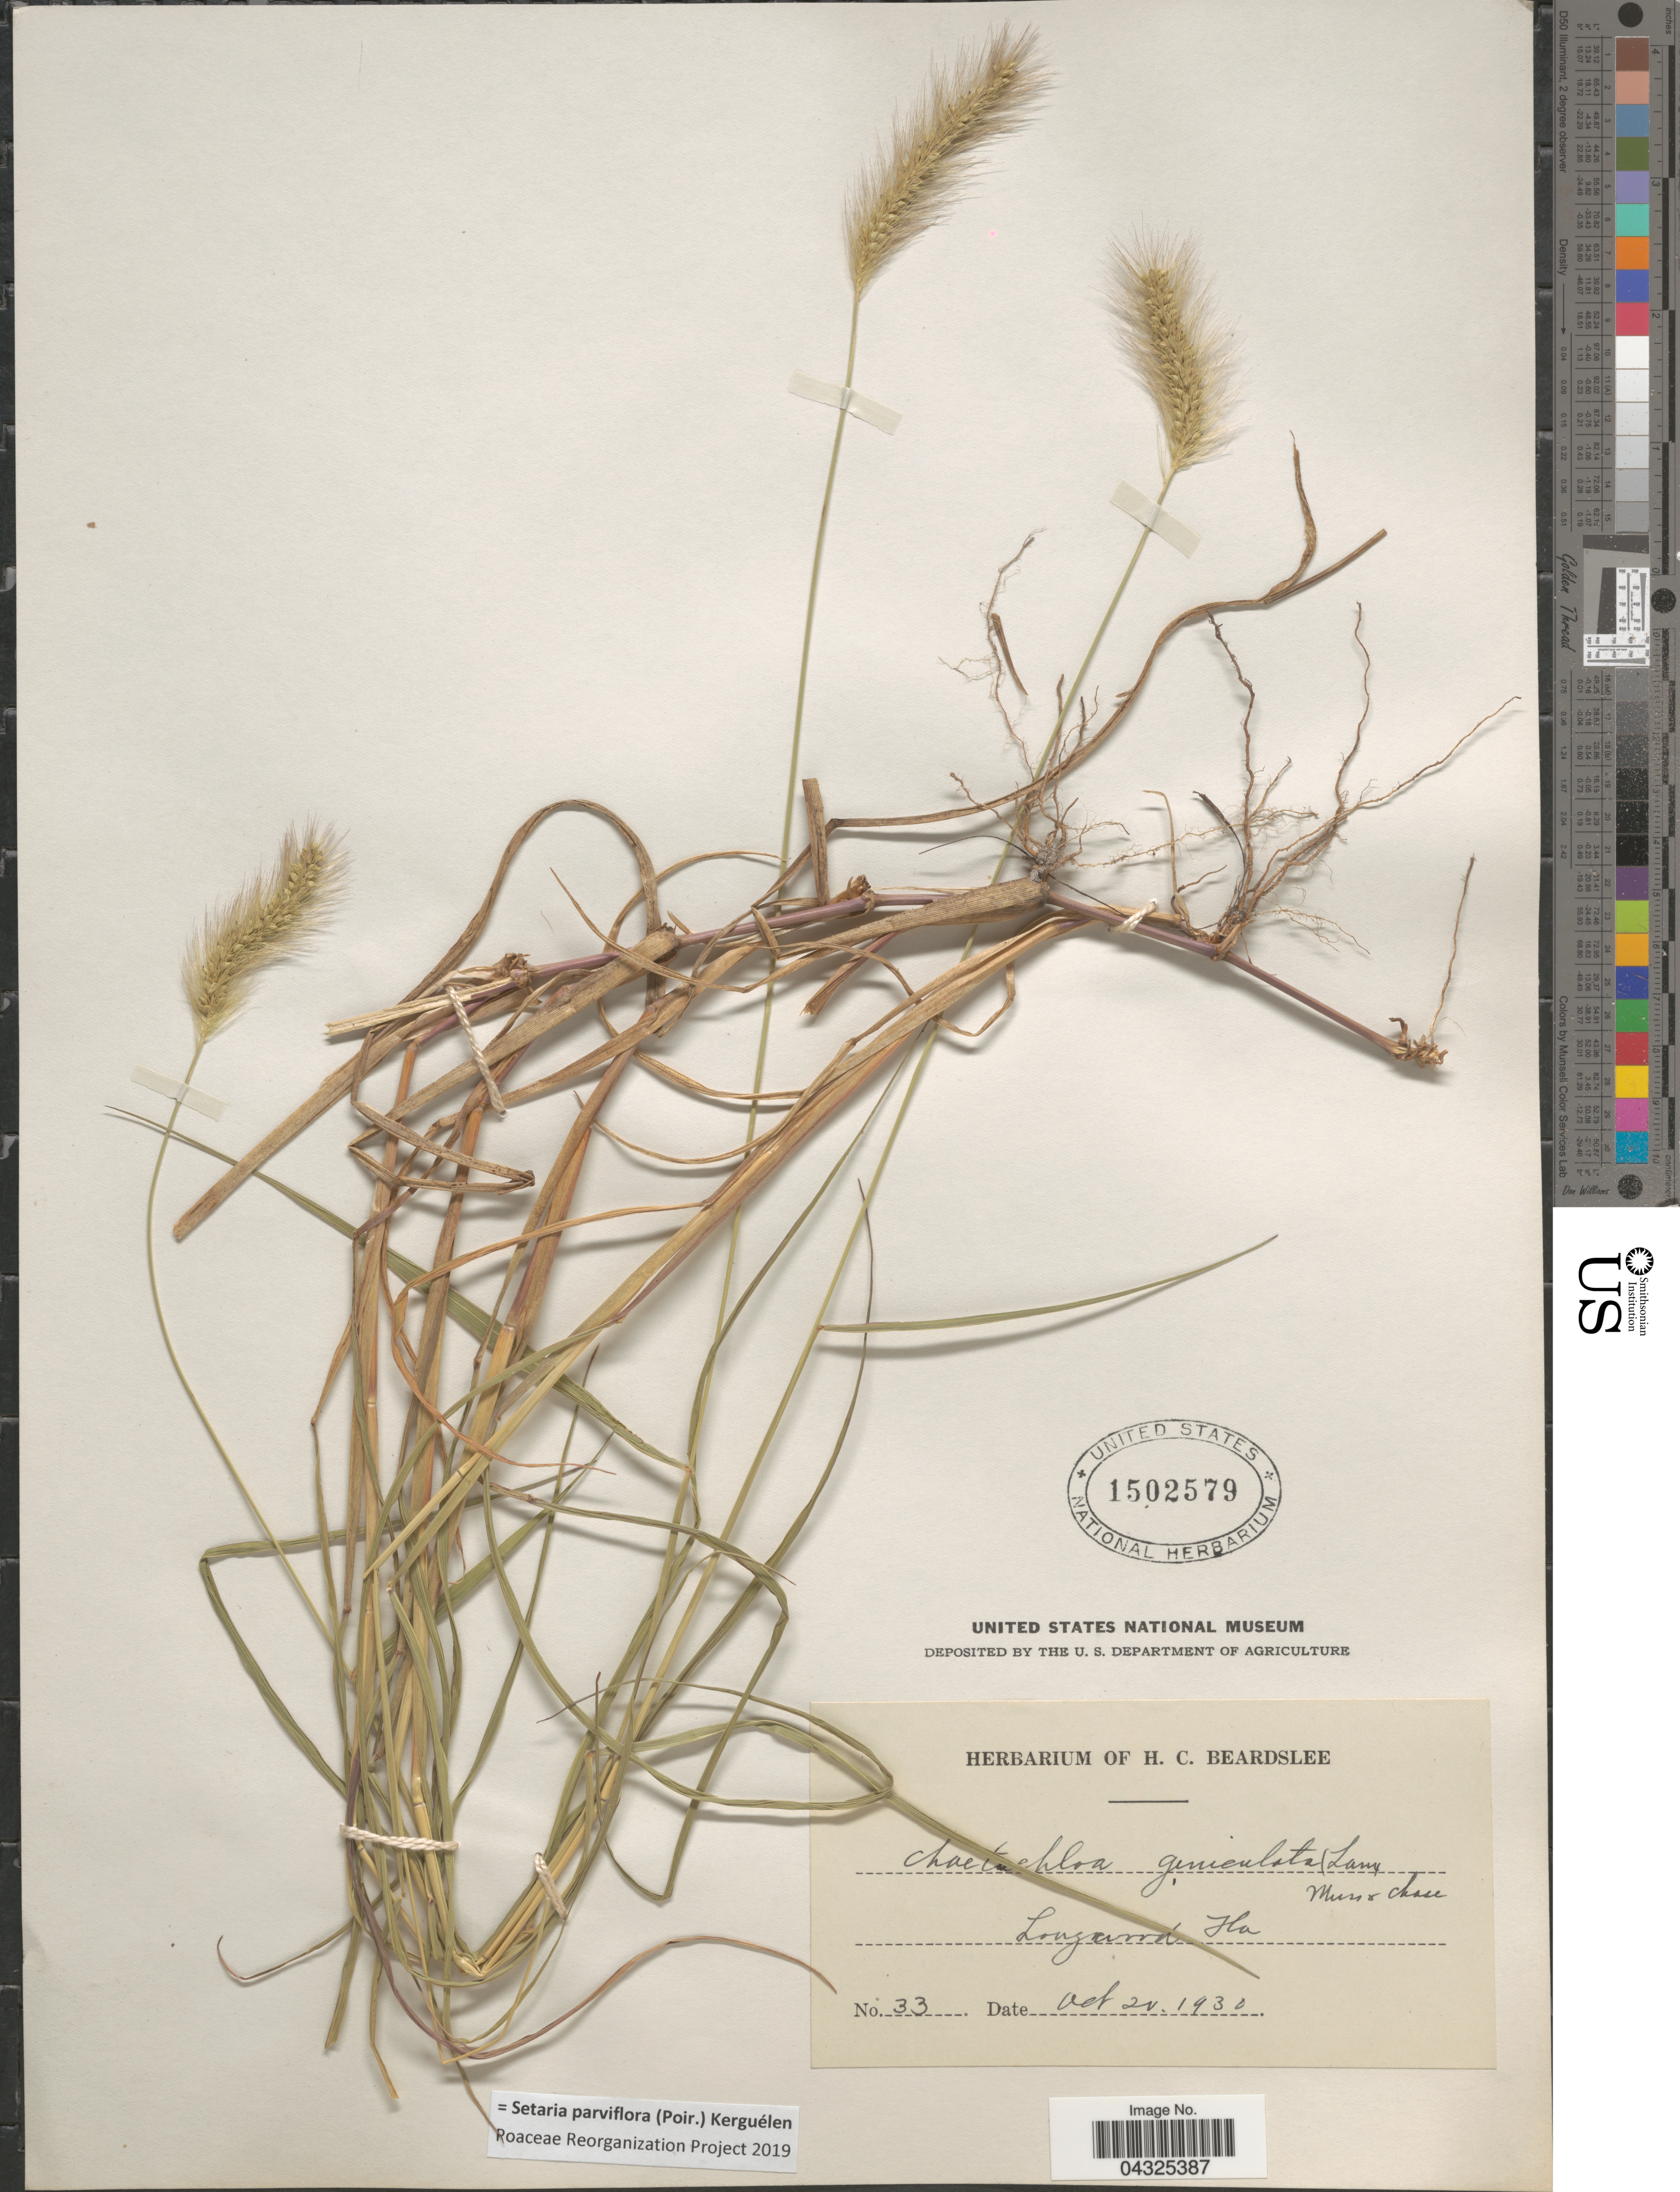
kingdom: Plantae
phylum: Tracheophyta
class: Liliopsida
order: Poales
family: Poaceae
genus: Setaria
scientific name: Setaria parviflora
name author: (Poir.) Kerguélen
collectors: ex herb. H. C. Beardslee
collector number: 33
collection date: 1930-10-20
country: United States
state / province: Florida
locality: Longwood.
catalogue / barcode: US 1502579